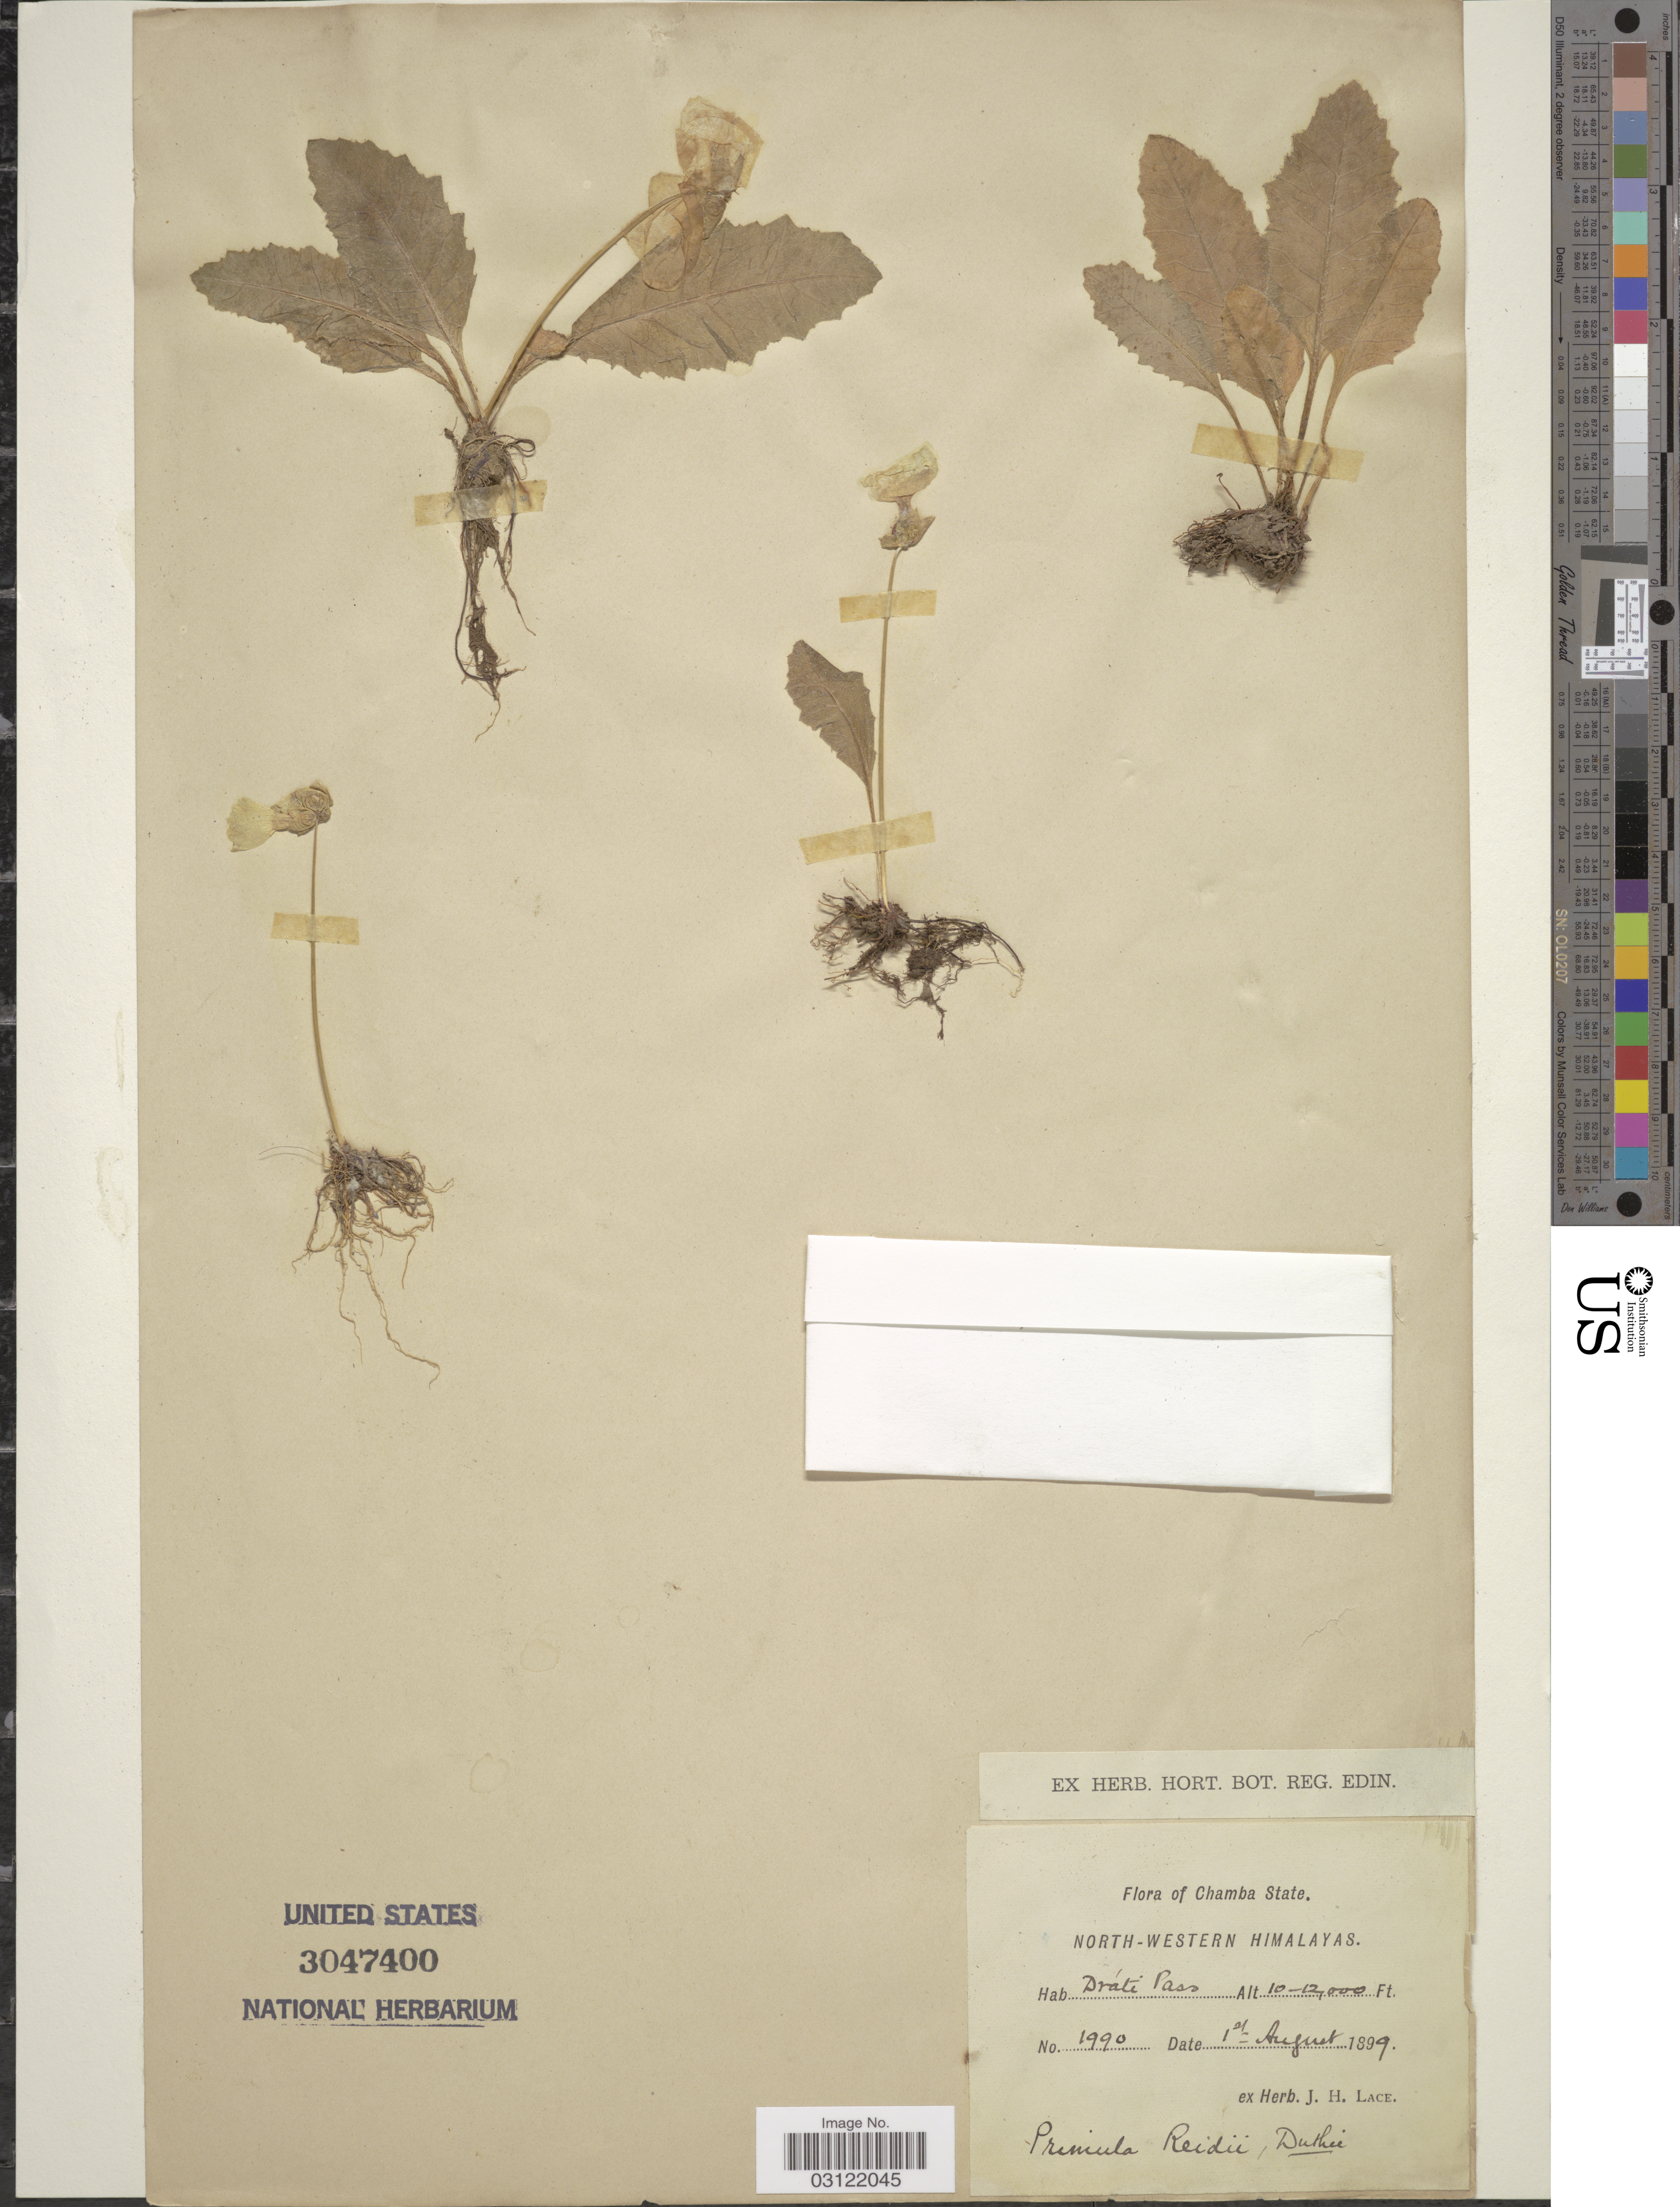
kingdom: Plantae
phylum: Tracheophyta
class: Magnoliopsida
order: Ericales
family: Primulaceae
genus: Primula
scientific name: Primula reidii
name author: Duthie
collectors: Ex herb. J. H. Lace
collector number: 1990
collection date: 1899-08-01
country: India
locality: Chamba State. North-Western Himalayas. Dráti Pass.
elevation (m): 3048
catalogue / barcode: US 3047400